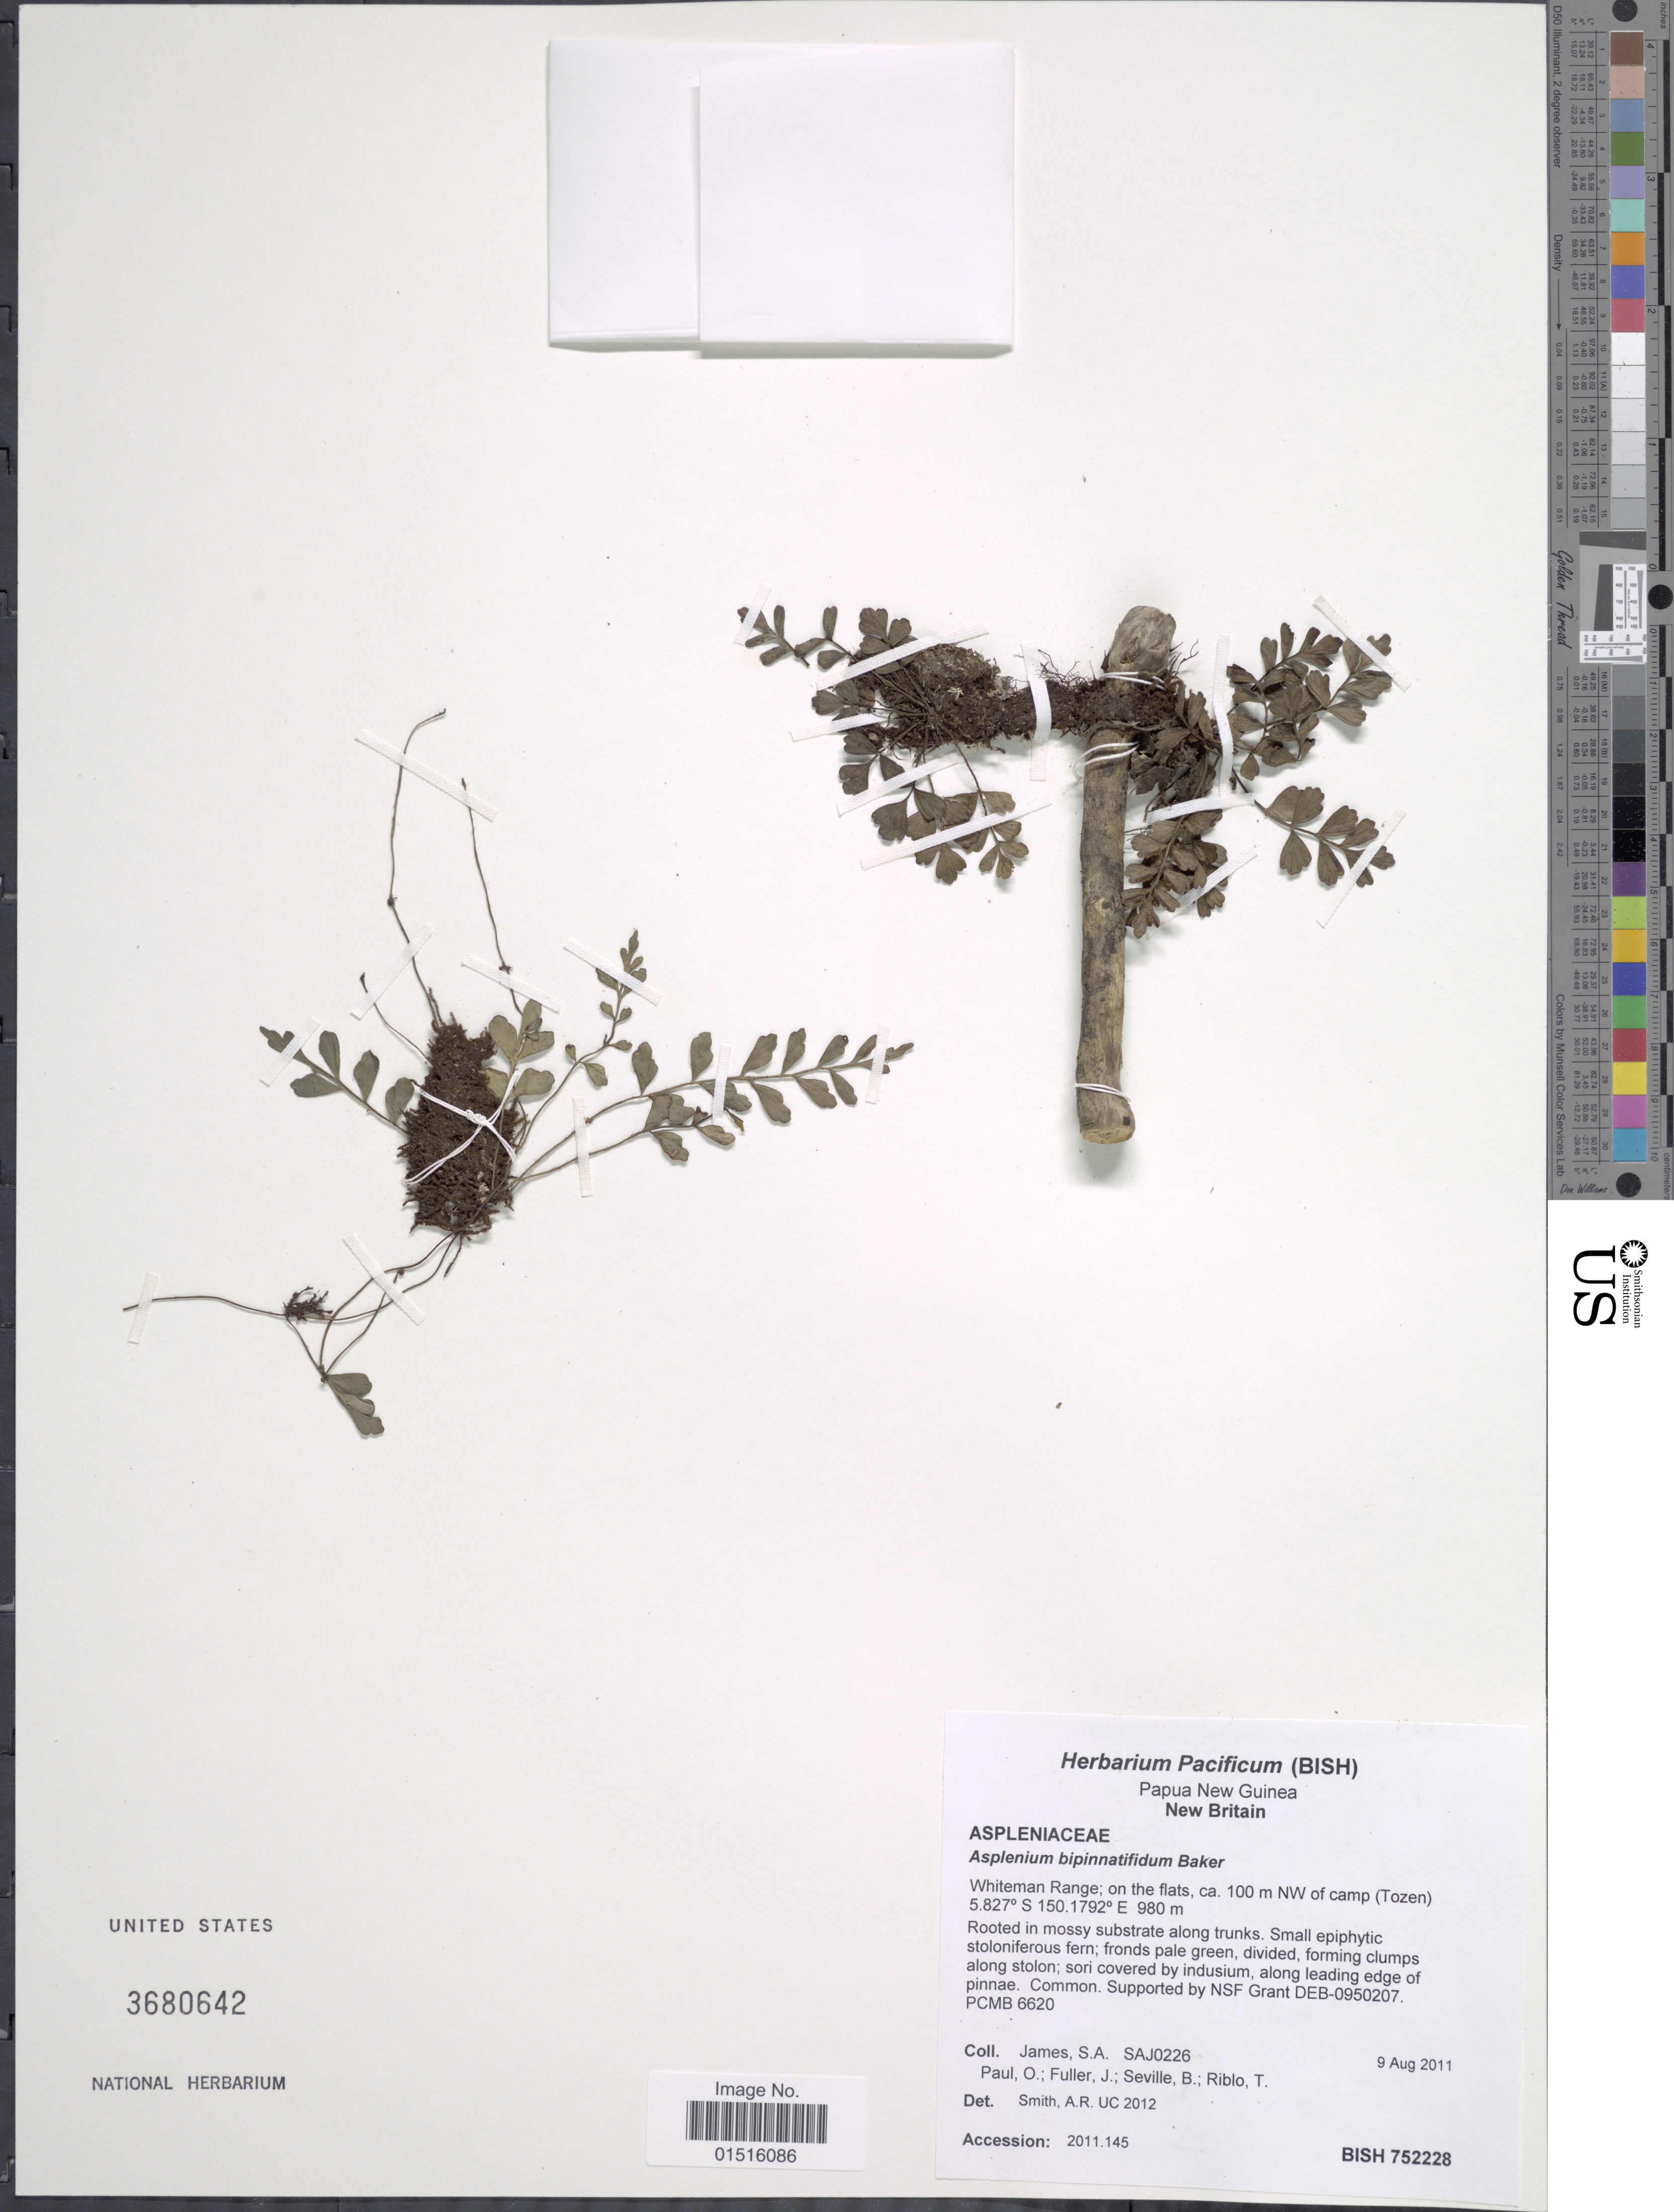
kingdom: Plantae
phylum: Tracheophyta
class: Polypodiopsida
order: Polypodiales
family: Aspleniaceae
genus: Asplenium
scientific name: Asplenium bipinnatifidum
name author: Baker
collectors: S. James, O. Paul, J. B. Fuller, B. Seville & T. Riblo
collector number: SAJ0226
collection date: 1921-08-09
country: Papua New Guinea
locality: New Britain, Whiteman Range; on flats, ca 100 m Nw of camp (Tozen)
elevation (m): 980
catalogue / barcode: US 3680642